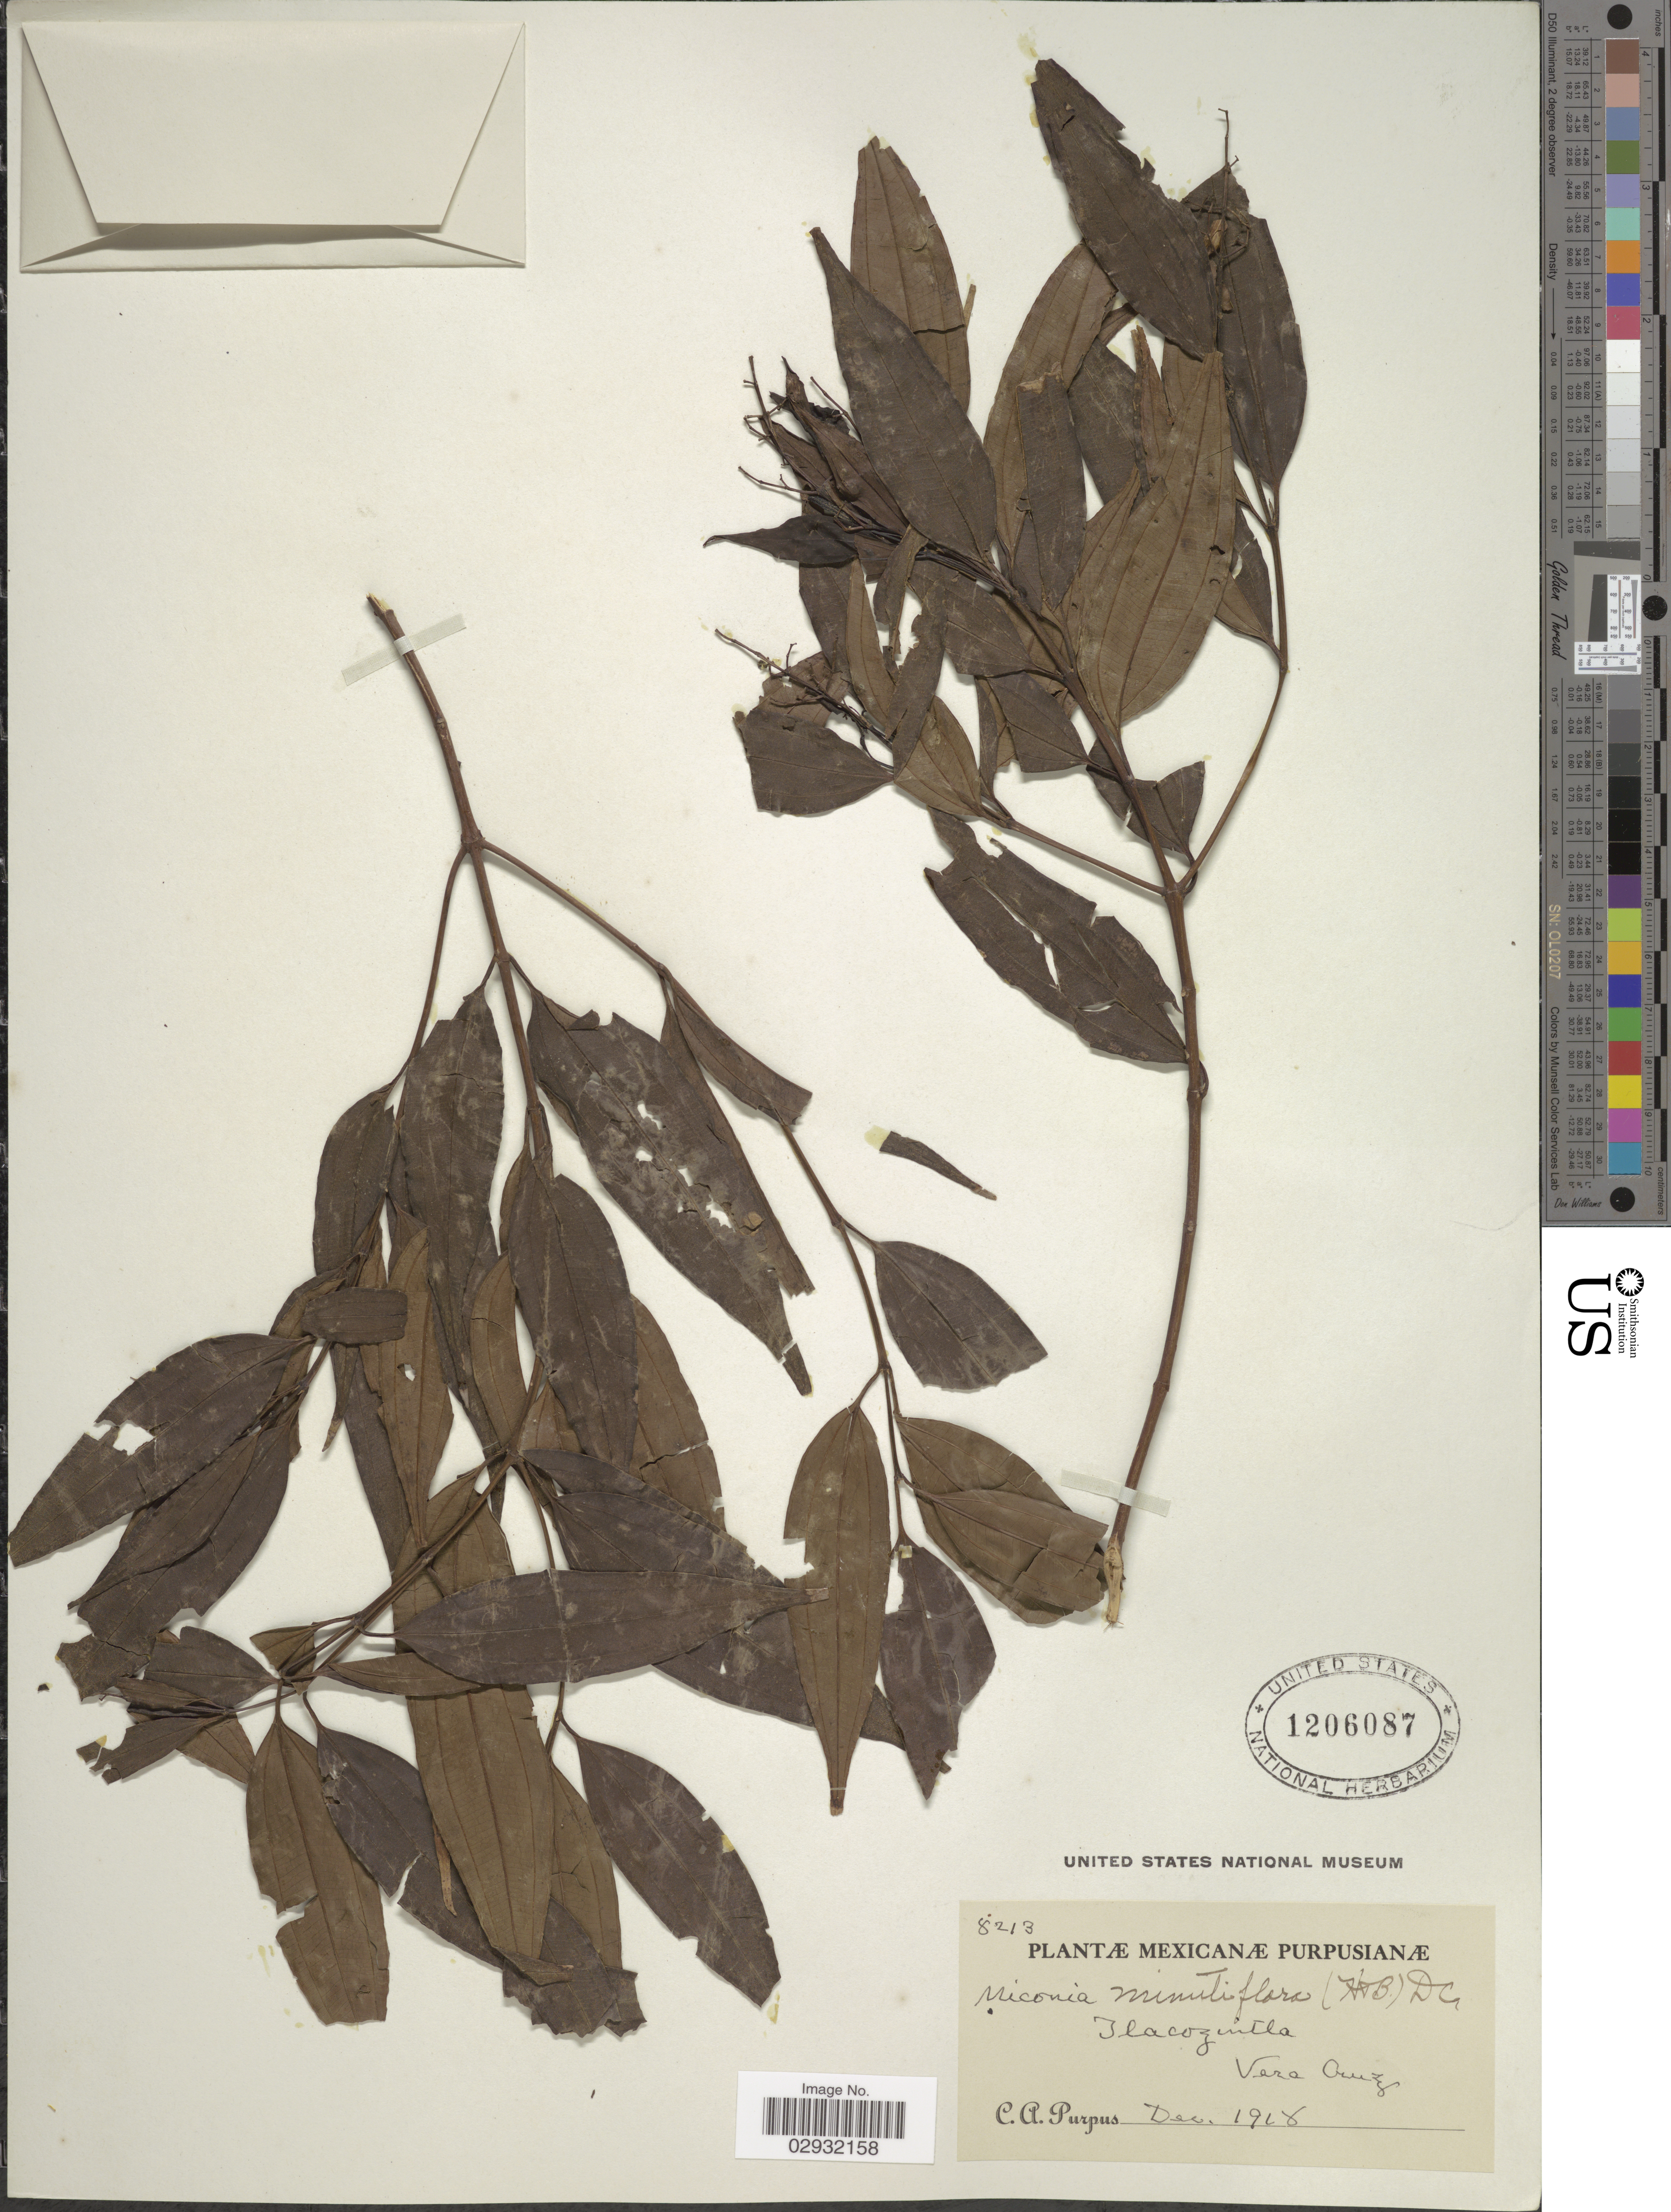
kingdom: Plantae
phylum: Tracheophyta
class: Magnoliopsida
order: Myrtales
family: Melastomataceae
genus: Miconia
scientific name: Miconia borealis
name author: Gleason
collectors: C. A. Purpus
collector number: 8213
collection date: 1928-12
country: Mexico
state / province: Veracruz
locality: Tlacozuitla, Vera Cruz.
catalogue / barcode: US 1206087